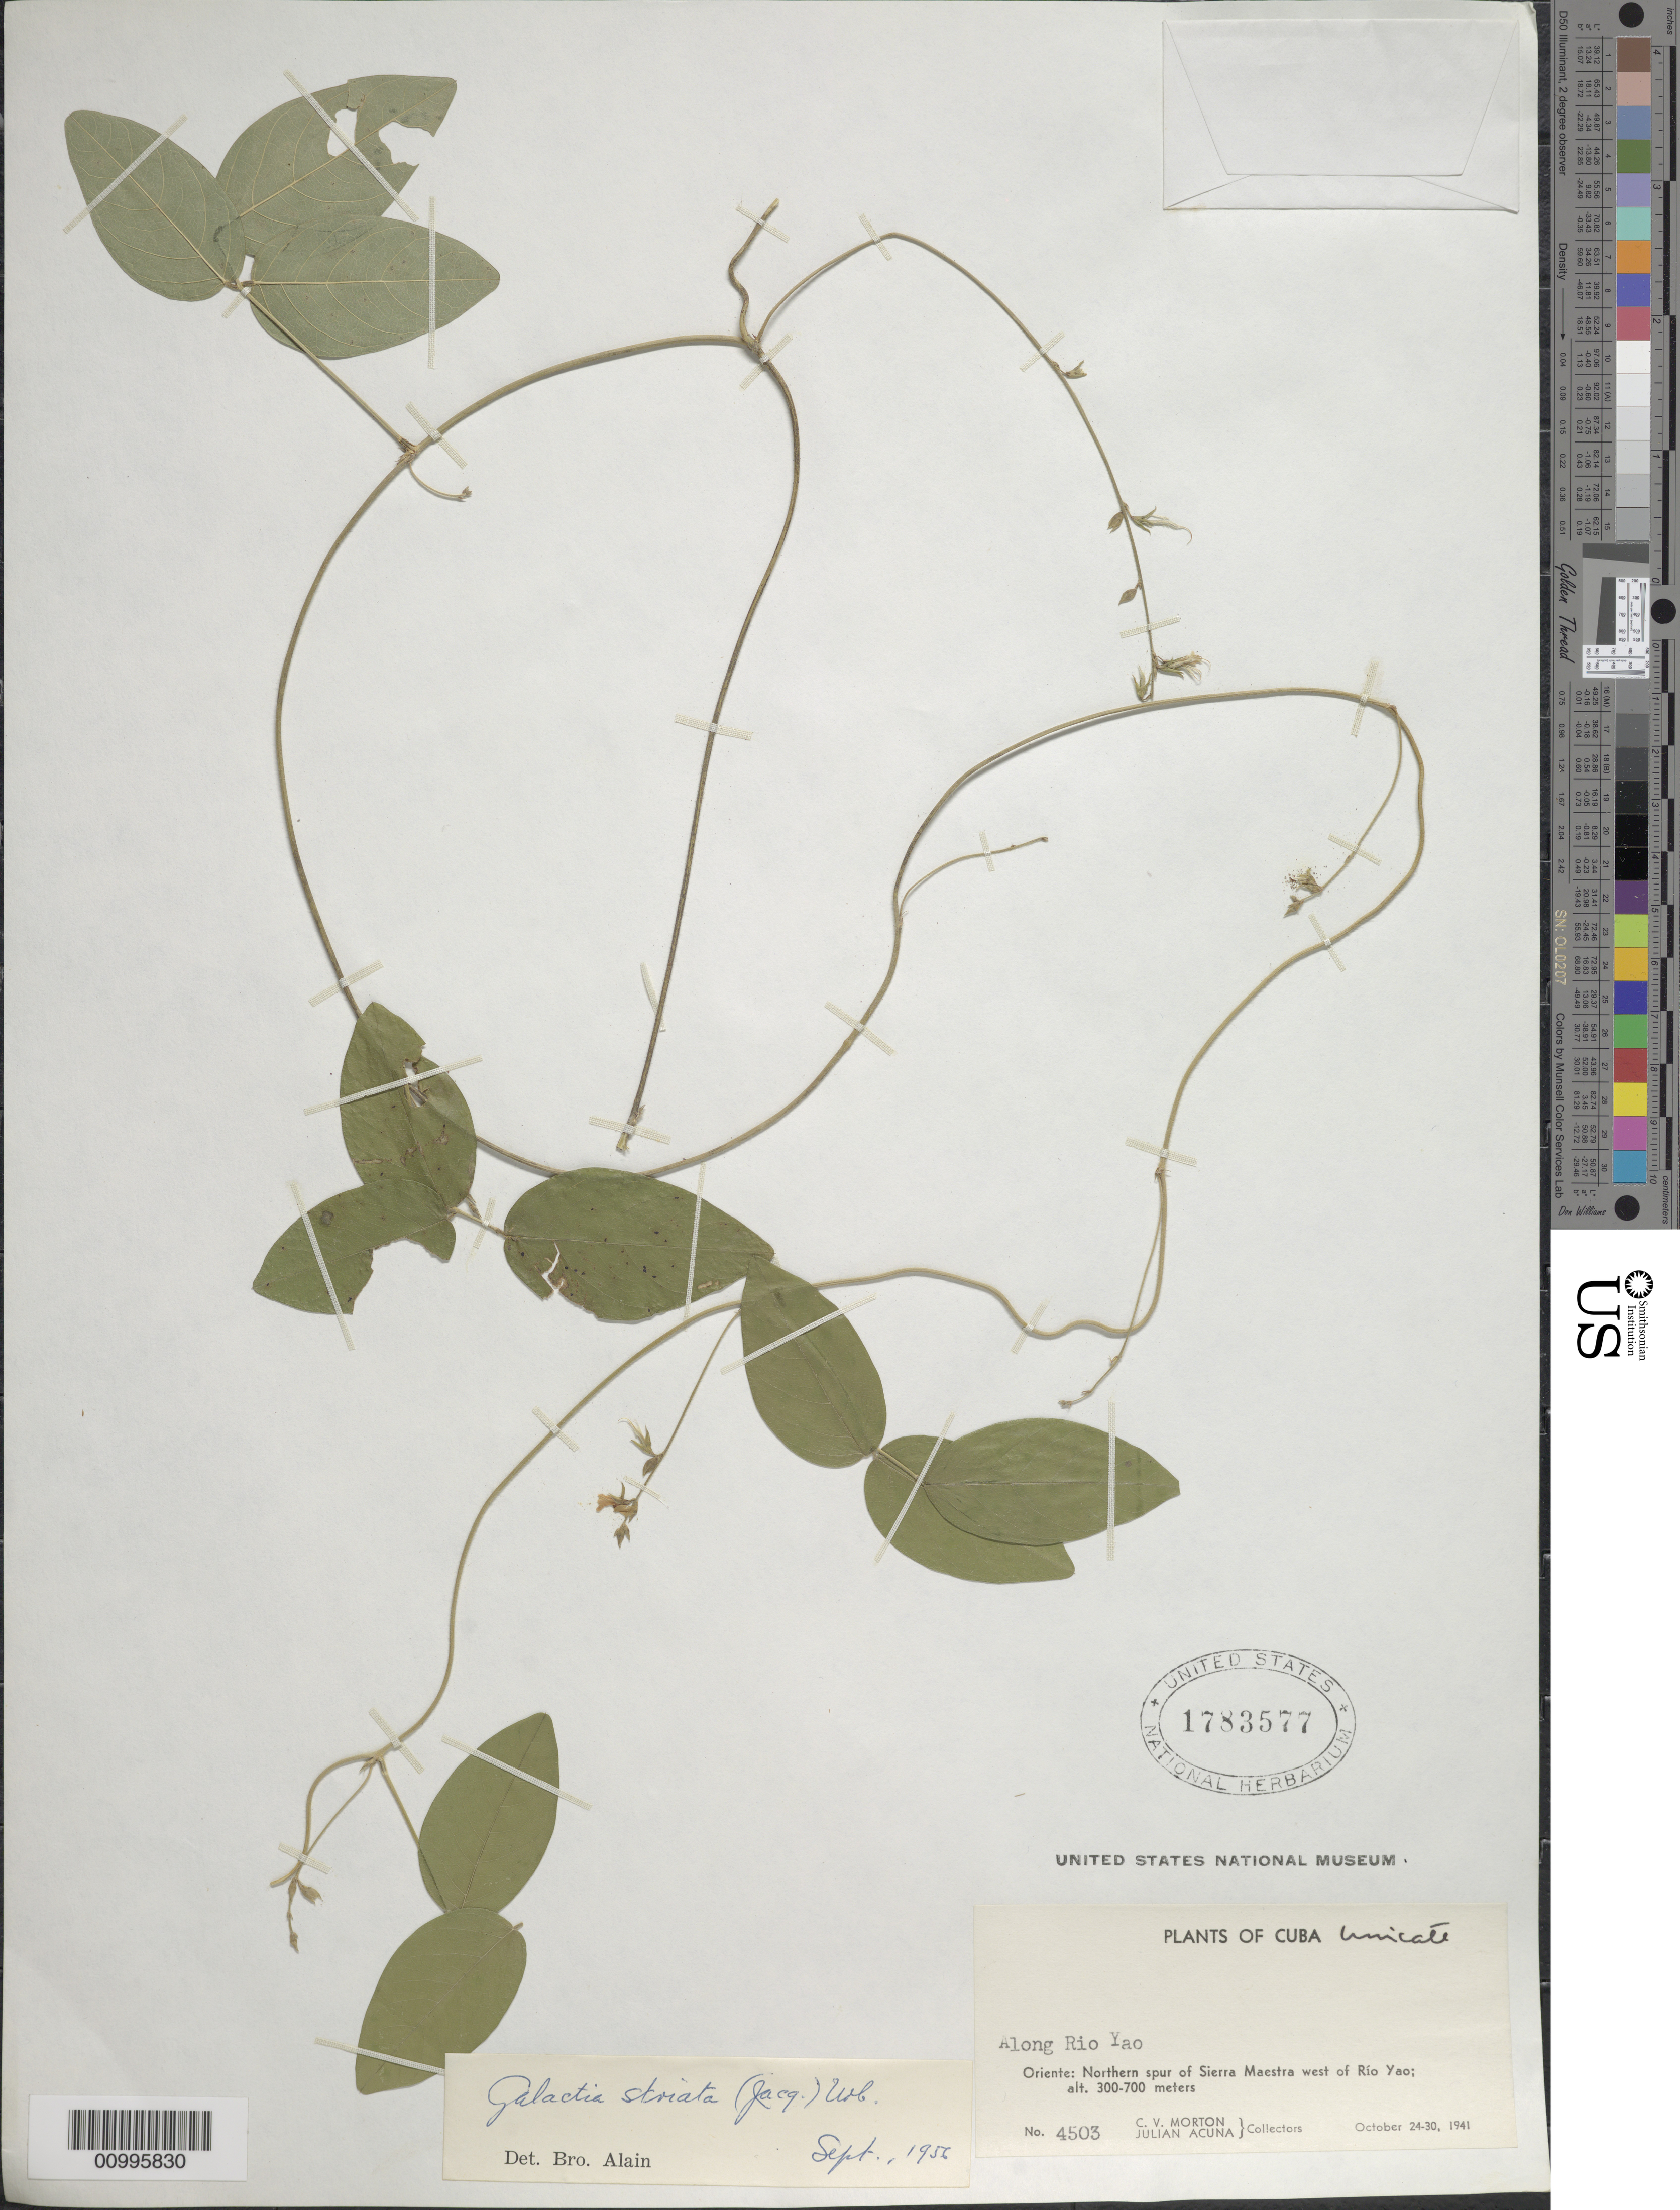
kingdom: Plantae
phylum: Tracheophyta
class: Magnoliopsida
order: Fabales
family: Fabaceae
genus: Galactia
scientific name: Galactia striata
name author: (Jacq.) Urb.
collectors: C. V. Morton & J. Acuña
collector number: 4503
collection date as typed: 24 Oct 1941 to 30 Oct 1941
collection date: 1941-10-24/1941-10-30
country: Cuba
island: Cuba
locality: N spur of Sierra Maestra W of Rio Yao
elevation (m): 300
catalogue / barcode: US 1783577